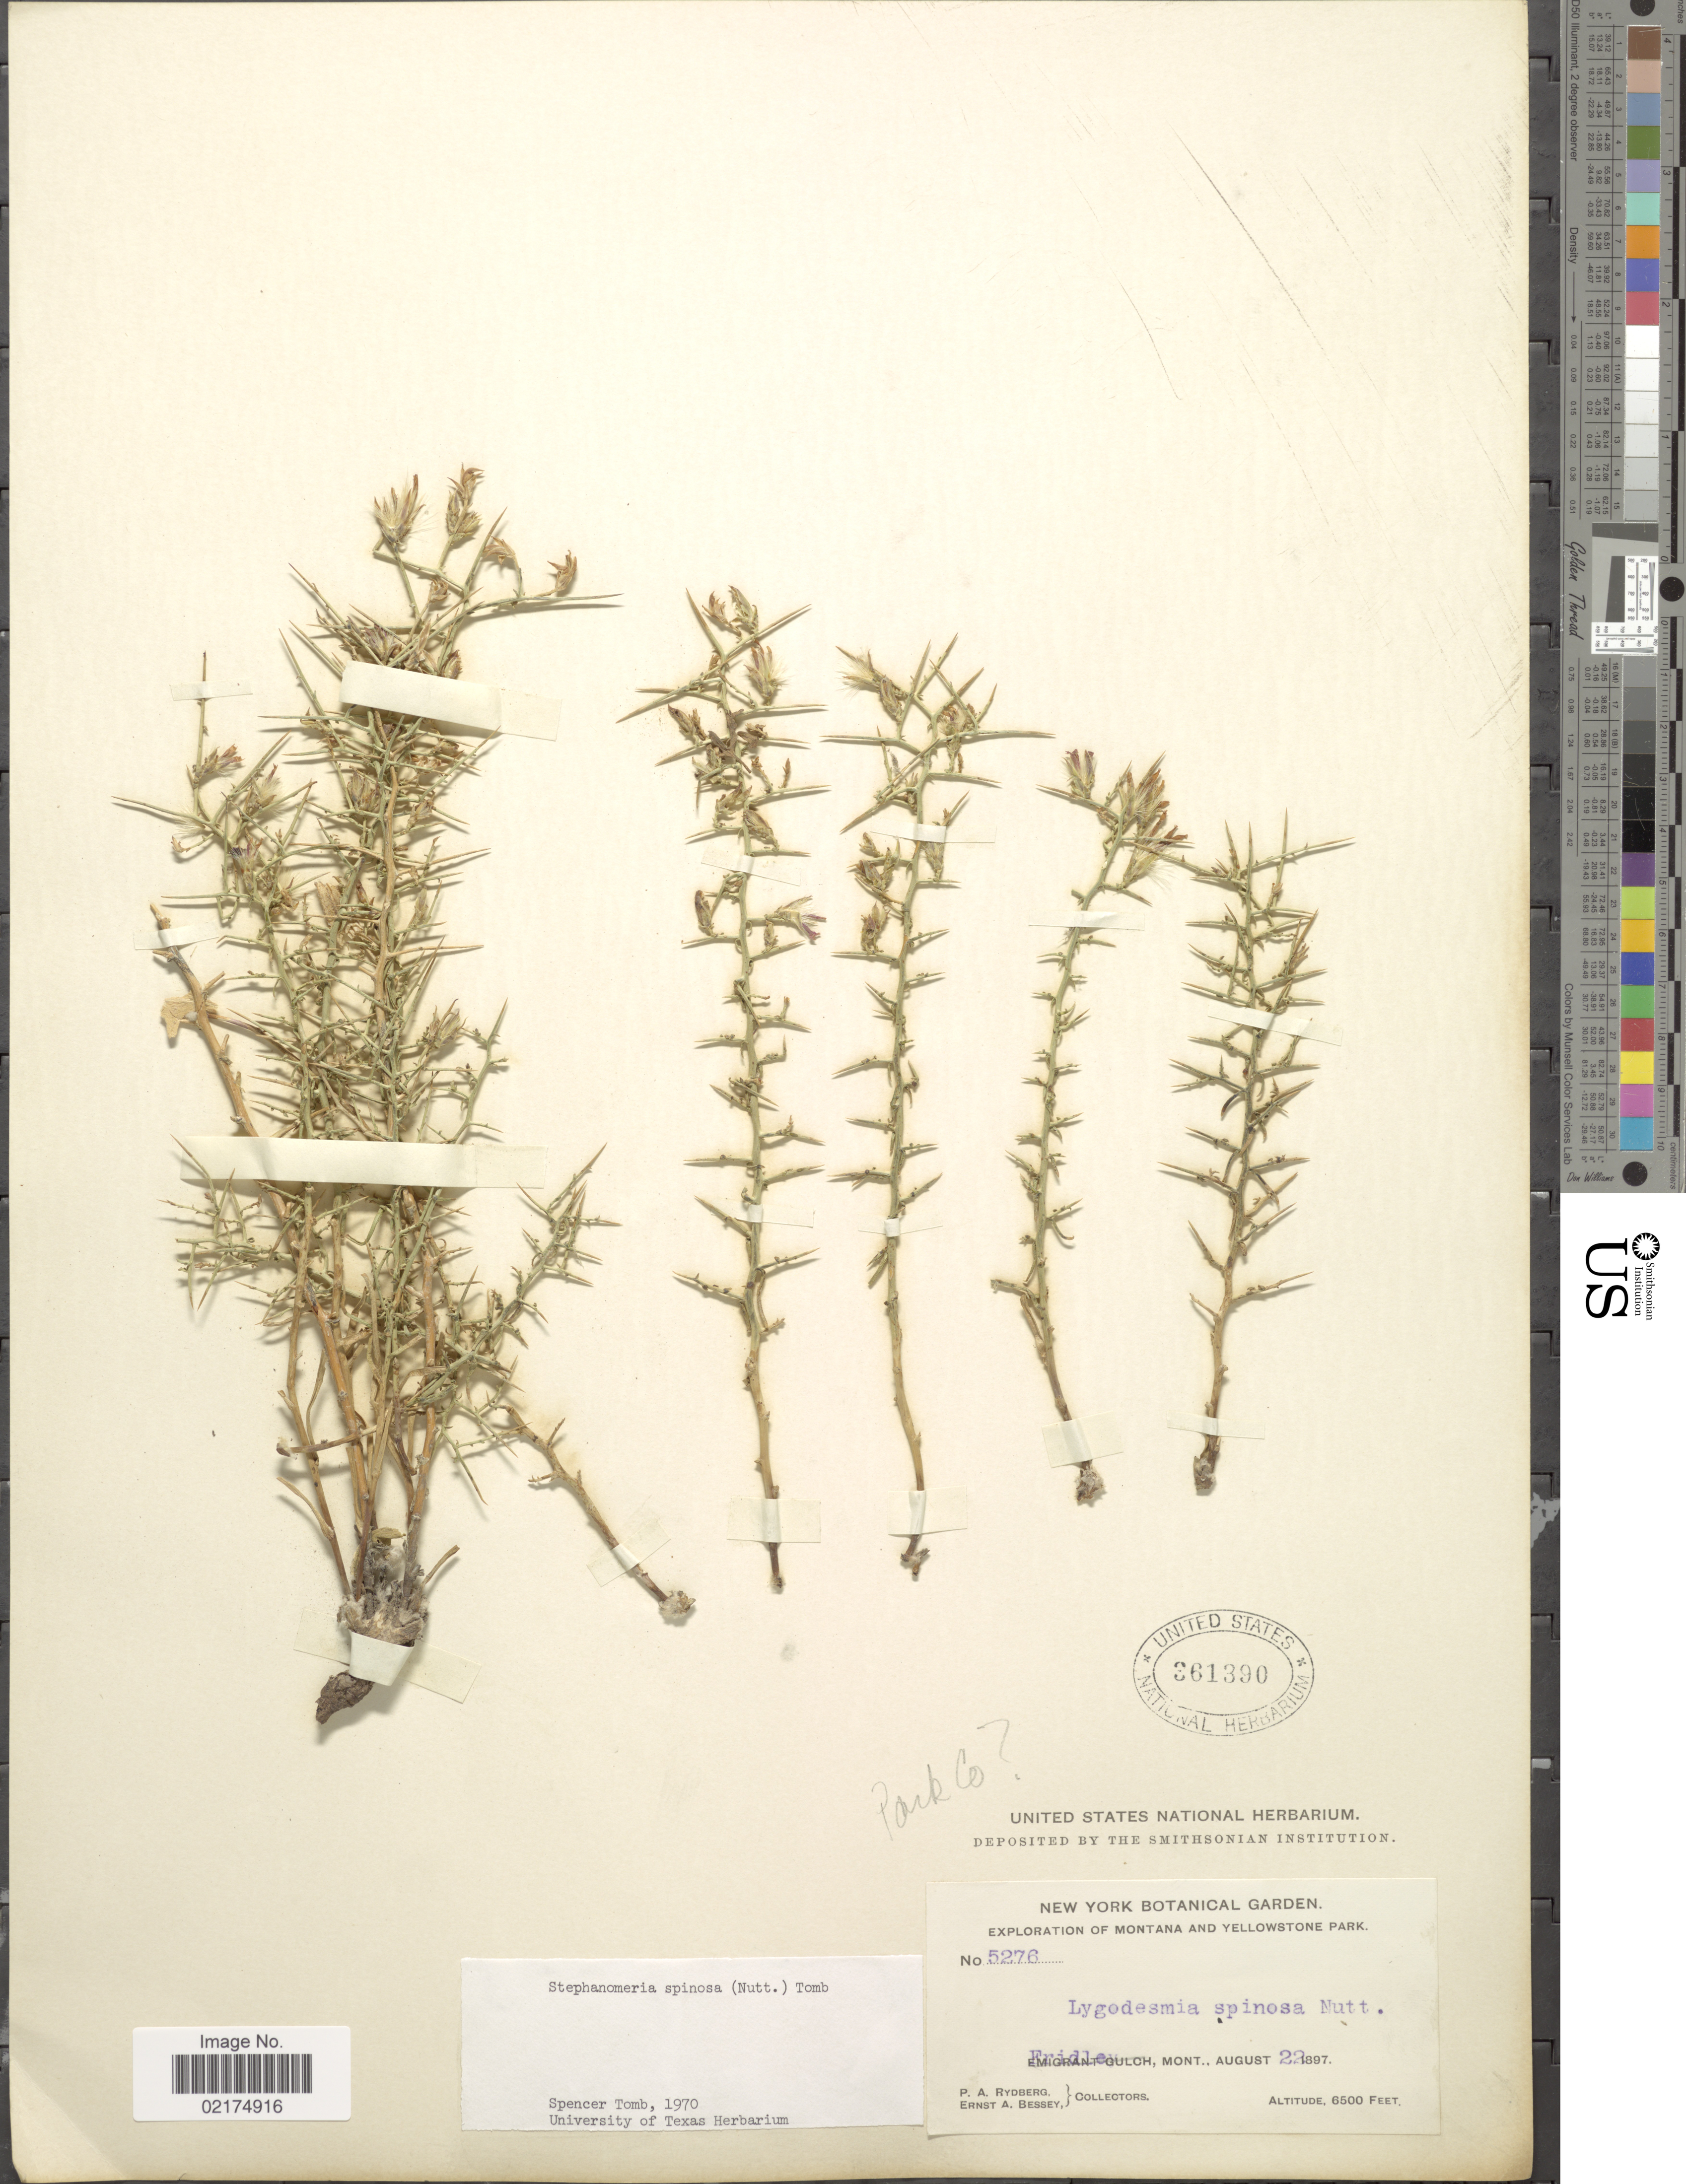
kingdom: Plantae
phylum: Tracheophyta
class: Magnoliopsida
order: Asterales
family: Asteraceae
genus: Pleiacanthus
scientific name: Pleiacanthus spinosus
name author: (Nutt.) Rydb.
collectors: P. A. Rydberg & E. A. Bessey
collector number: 8276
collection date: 1897-08-22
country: United States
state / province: Montana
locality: Yellowstone Park, Fridle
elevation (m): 1981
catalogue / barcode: US 361390